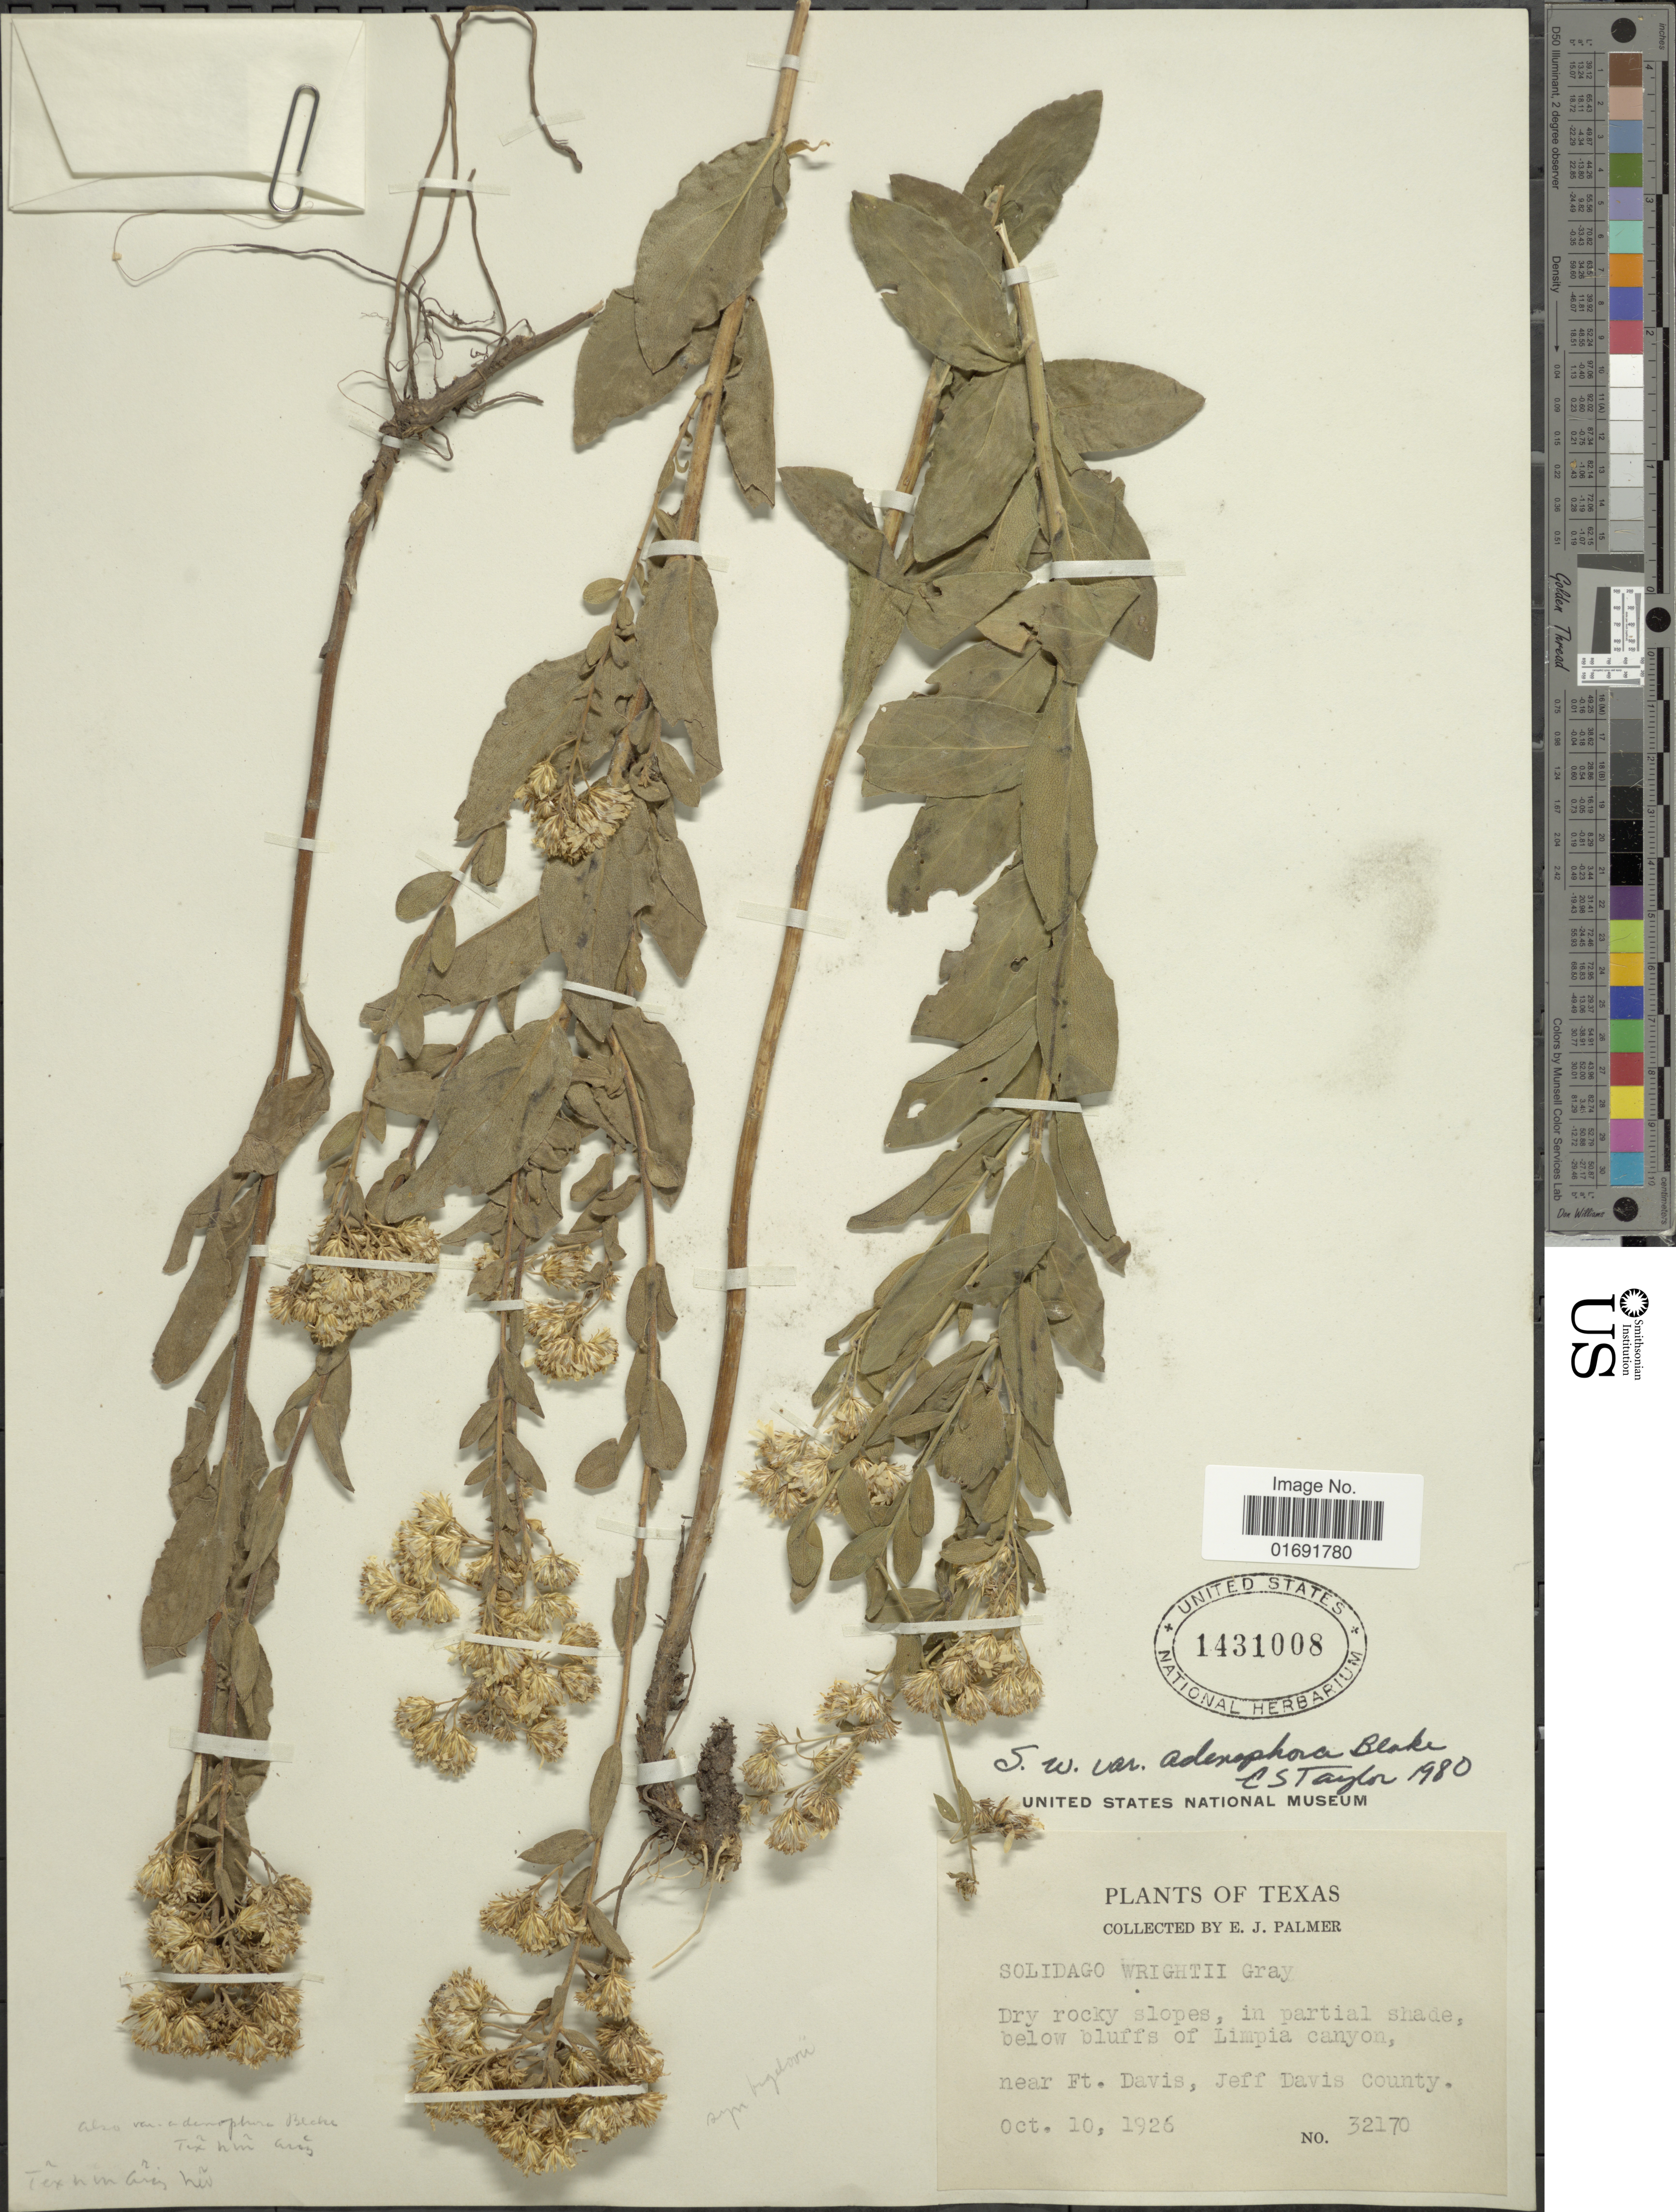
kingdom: Plantae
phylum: Tracheophyta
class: Magnoliopsida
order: Asterales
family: Asteraceae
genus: Solidago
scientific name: Solidago wrightii var. adenophora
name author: S.F. Blake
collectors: E. J. Palmer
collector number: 32170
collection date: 1926-10-10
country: United States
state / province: Texas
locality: Below bluffs of Limpia canyon, near Ft. Davis, Jeff Davis County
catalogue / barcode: US 1431008